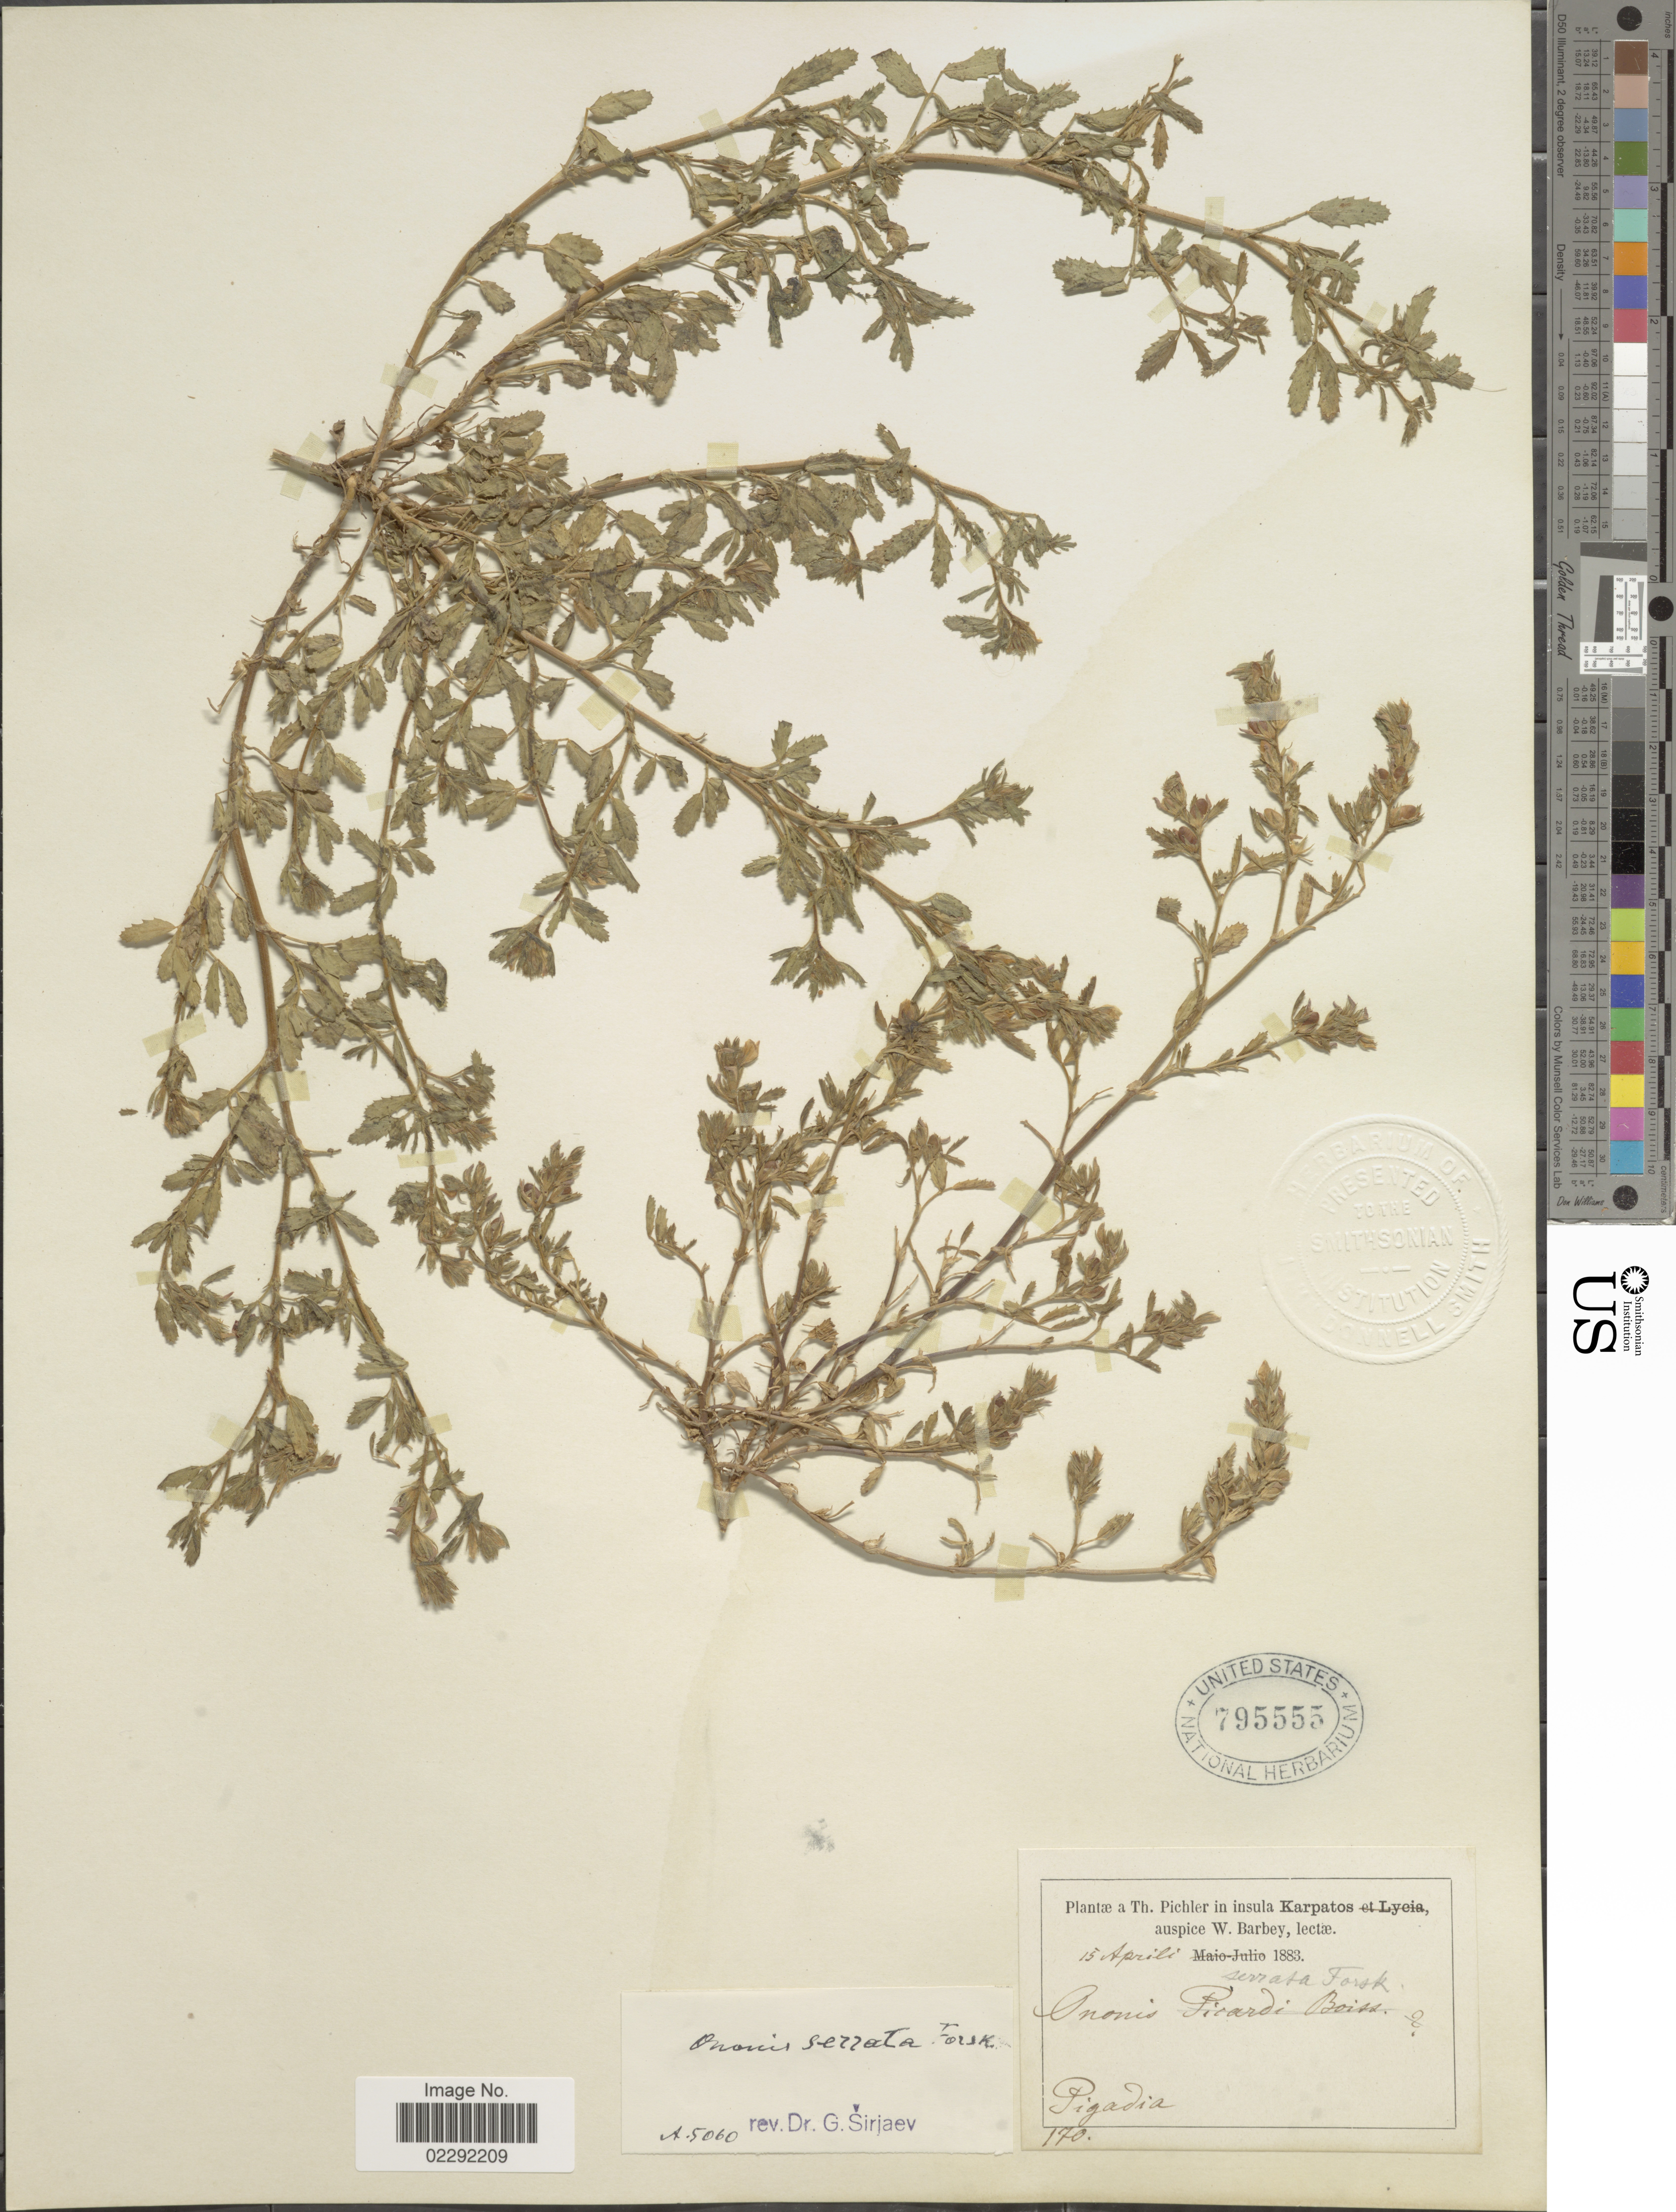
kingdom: Plantae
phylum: Tracheophyta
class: Magnoliopsida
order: Fabales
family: Fabaceae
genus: Ononis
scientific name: Ononis serrata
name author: Forssk.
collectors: T. Pichler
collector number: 170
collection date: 1883-04-15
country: Greece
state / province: South Aegean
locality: Insula Karpatos. Pigadia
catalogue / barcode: US 795555